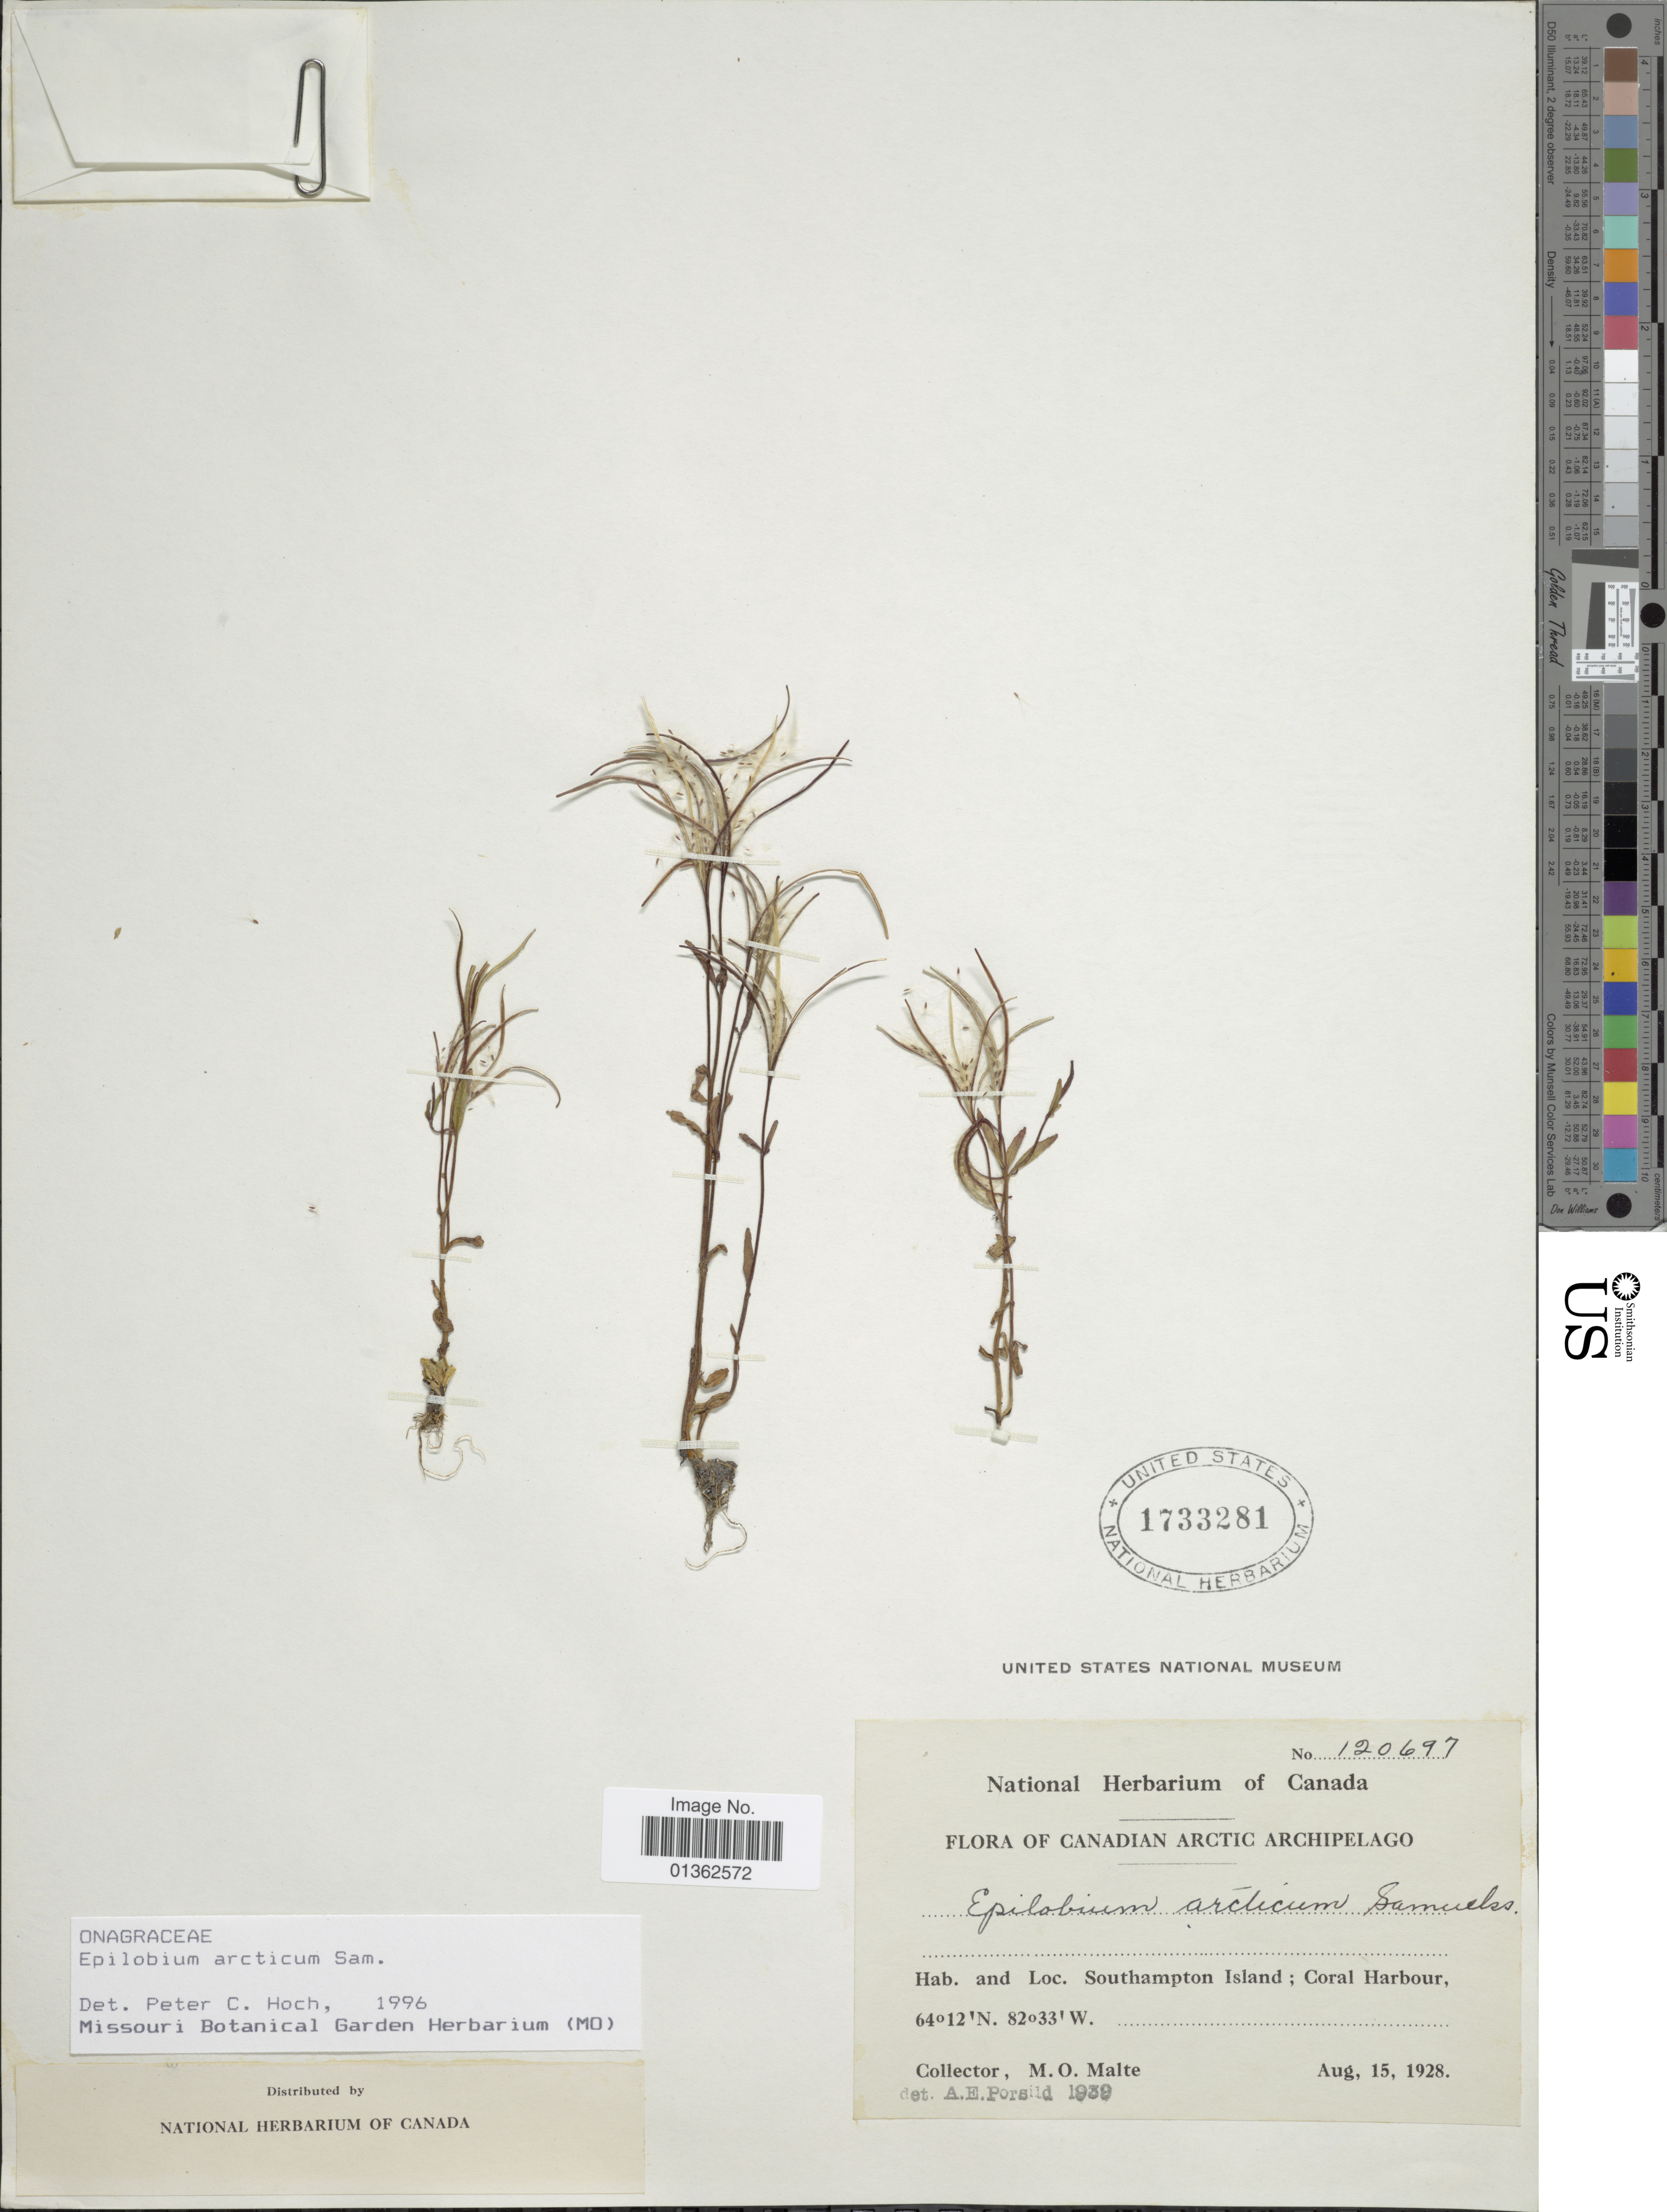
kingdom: Plantae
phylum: Tracheophyta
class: Magnoliopsida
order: Myrtales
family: Onagraceae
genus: Epilobium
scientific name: Epilobium articum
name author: Sam.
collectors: M. O. Malte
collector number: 120697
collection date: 1928-08-15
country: Canada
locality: Canadian Arctic Archipelago. Southampton Island; Coral Harbour.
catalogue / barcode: US 1733281